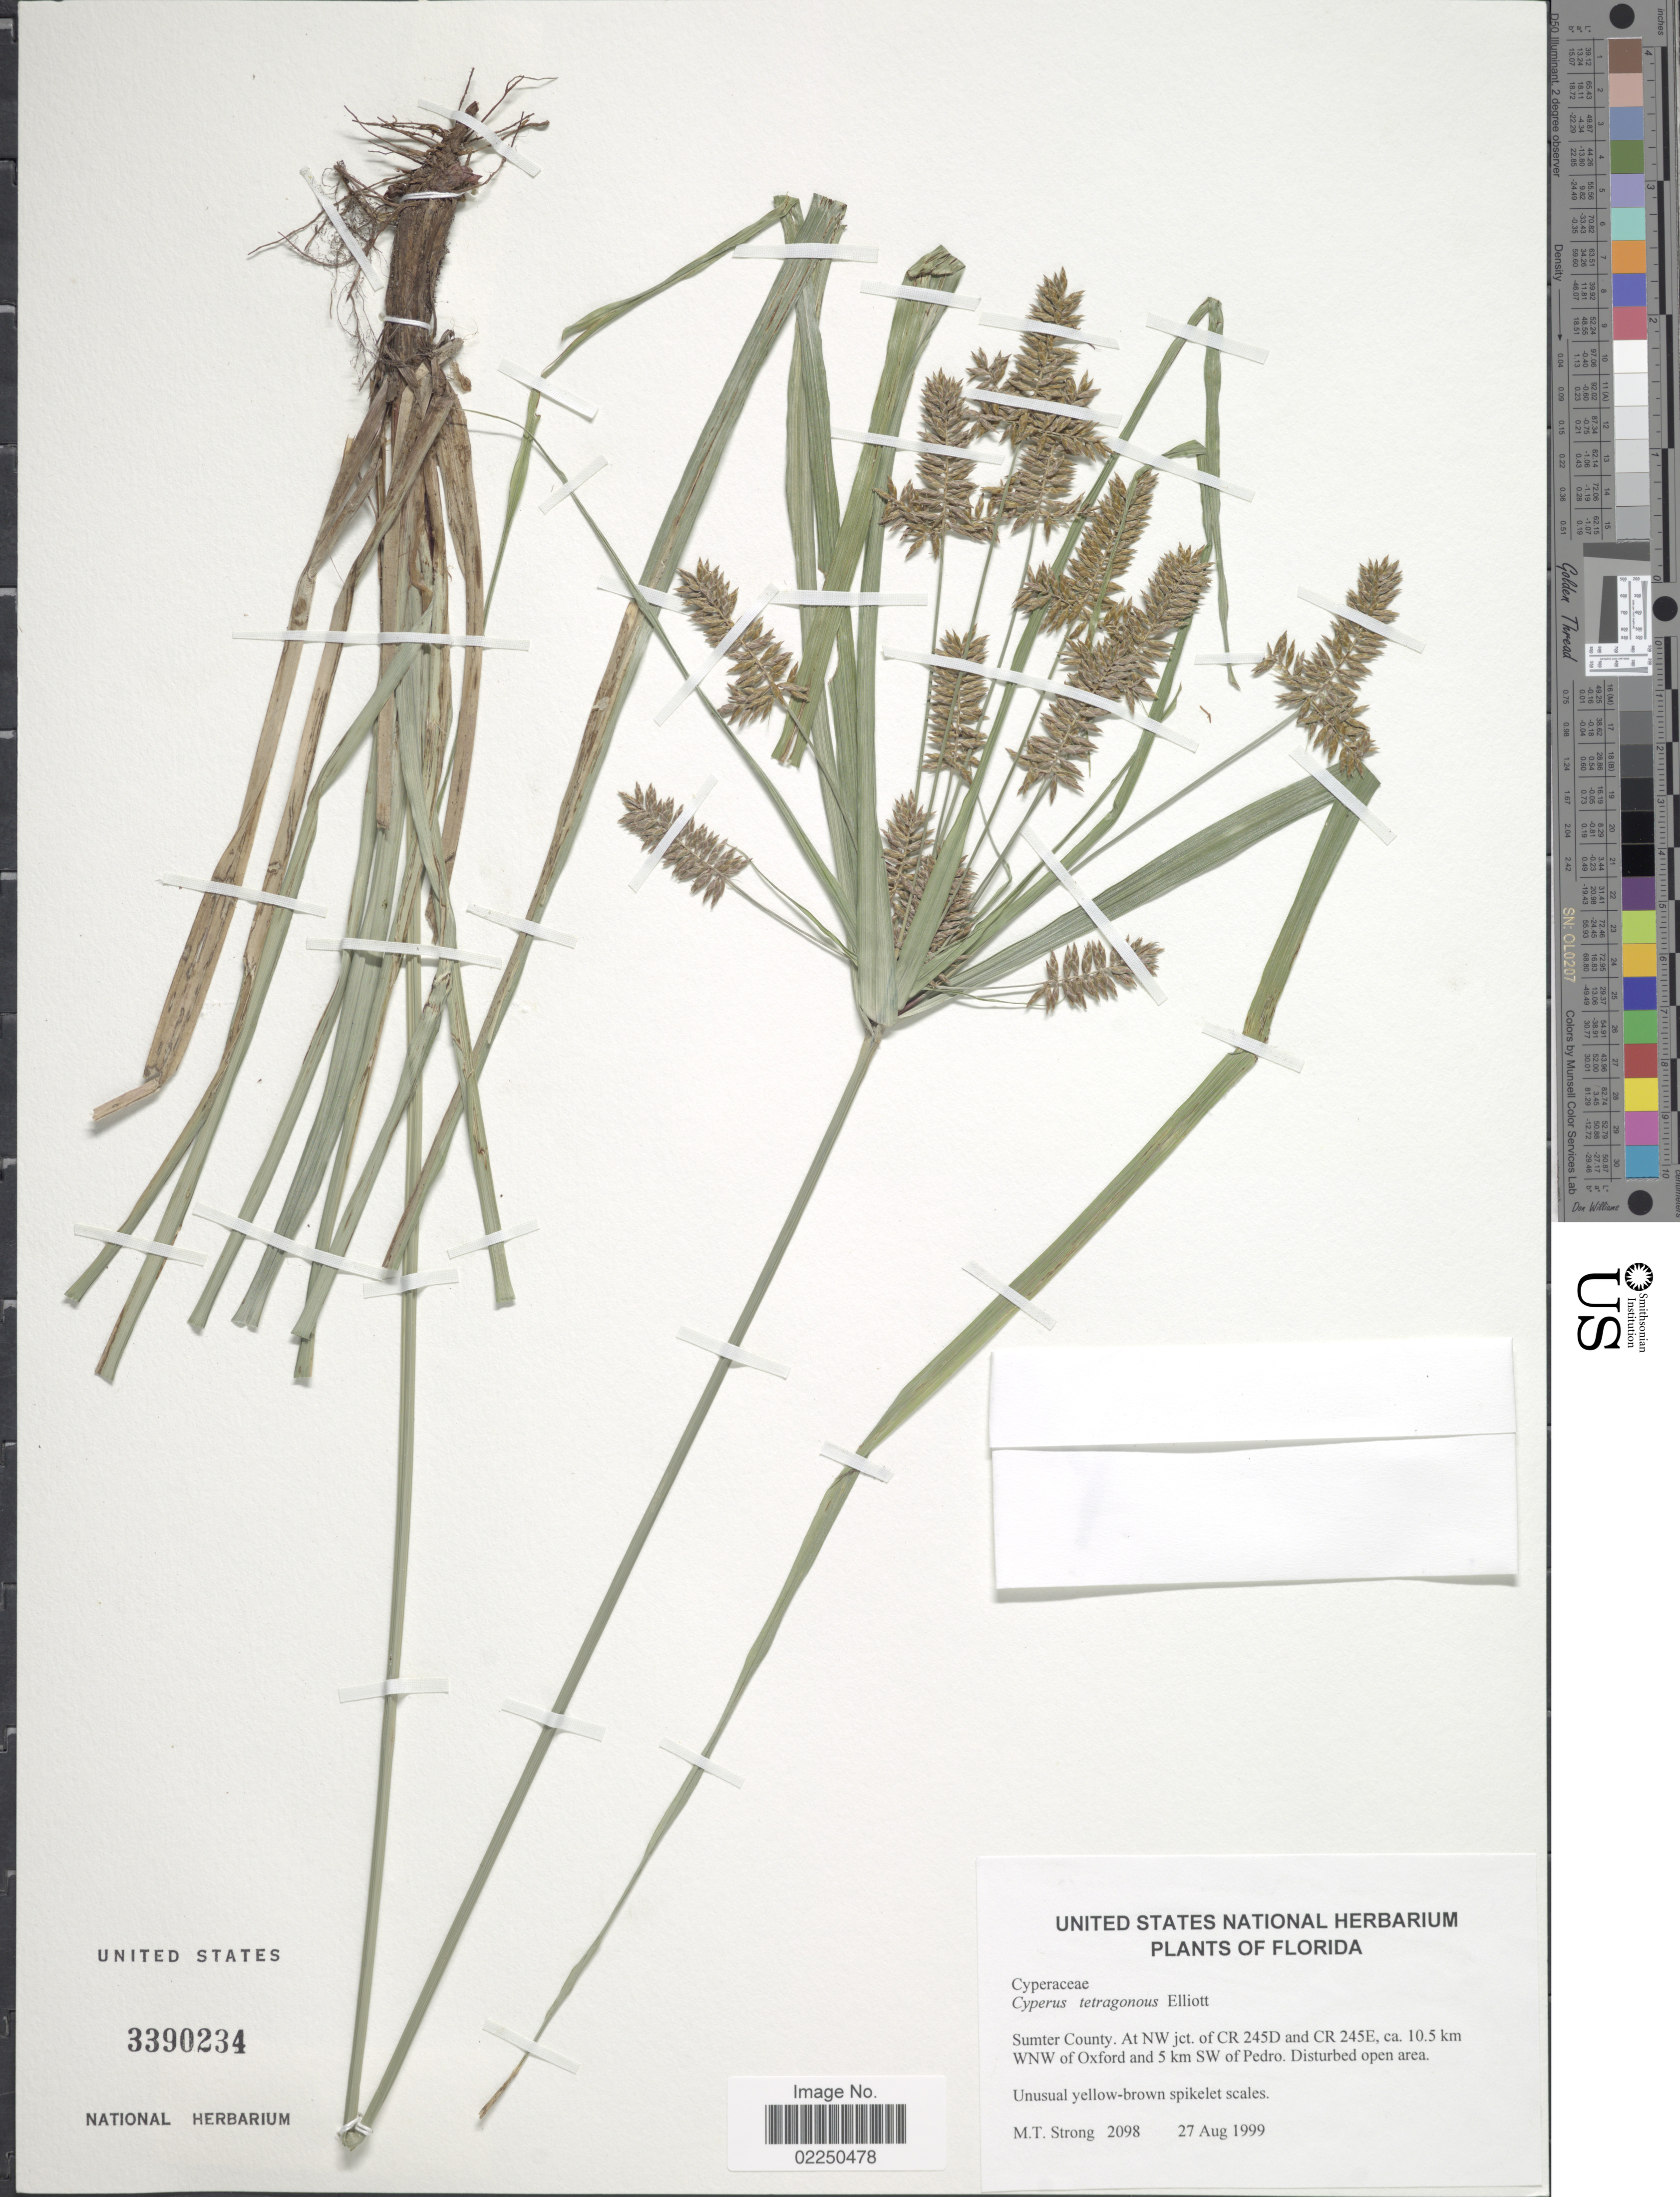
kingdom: Plantae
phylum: Tracheophyta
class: Liliopsida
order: Poales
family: Cyperaceae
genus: Cyperus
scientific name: Cyperus tetragonus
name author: Elliott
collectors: M. T. Strong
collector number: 2098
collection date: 1999-08-27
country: United States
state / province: Florida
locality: Sumter county. At NW of CR 245D and CR245E, ca 10.5 km WNW of Oxford and 5 km SW of Pedro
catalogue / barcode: US 3390234